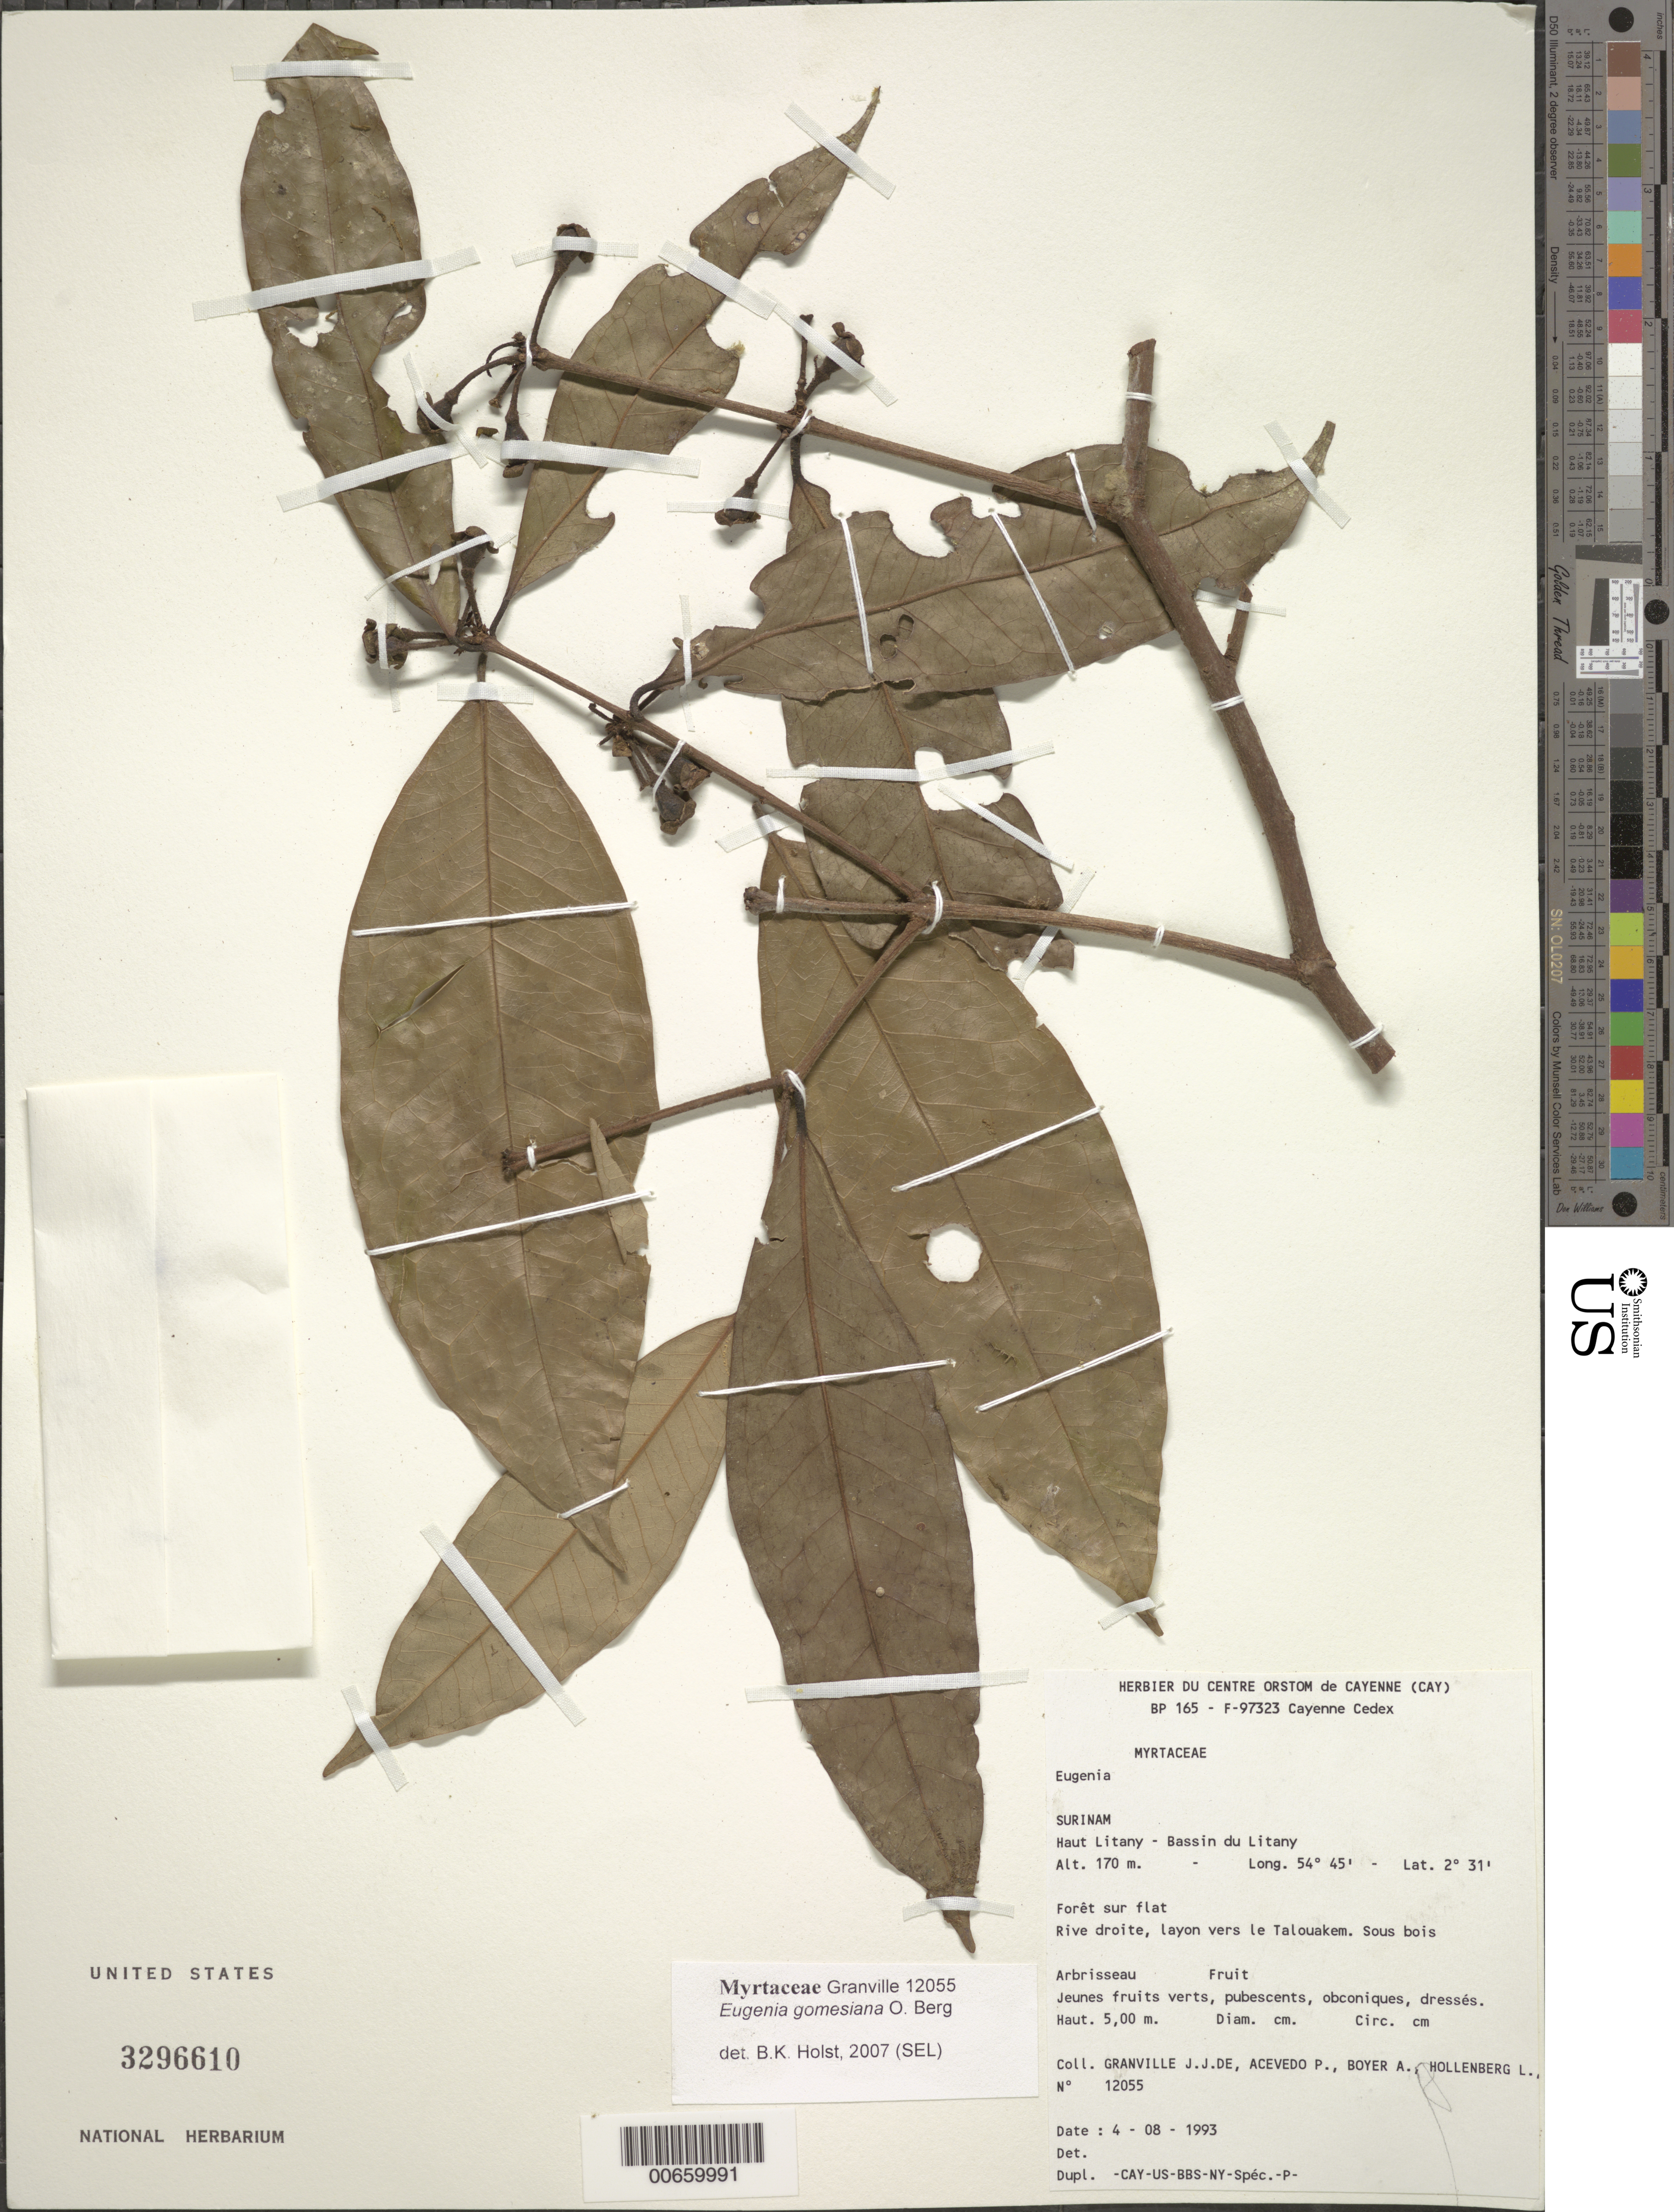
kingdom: Plantae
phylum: Tracheophyta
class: Magnoliopsida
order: Myrtales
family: Myrtaceae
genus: Eugenia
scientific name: Eugenia gomesiana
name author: O. Berg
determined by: Holst, Bruce K.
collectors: J.-J. de Granville, P. Acevedo-Rodr., A. Boyer & L. Hollenberg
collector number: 12055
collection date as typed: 4-Aug-93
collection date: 1993-08-04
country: Suriname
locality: Haut Litany, Bassin du Litany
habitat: Forest on flatland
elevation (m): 170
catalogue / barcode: US 3296610